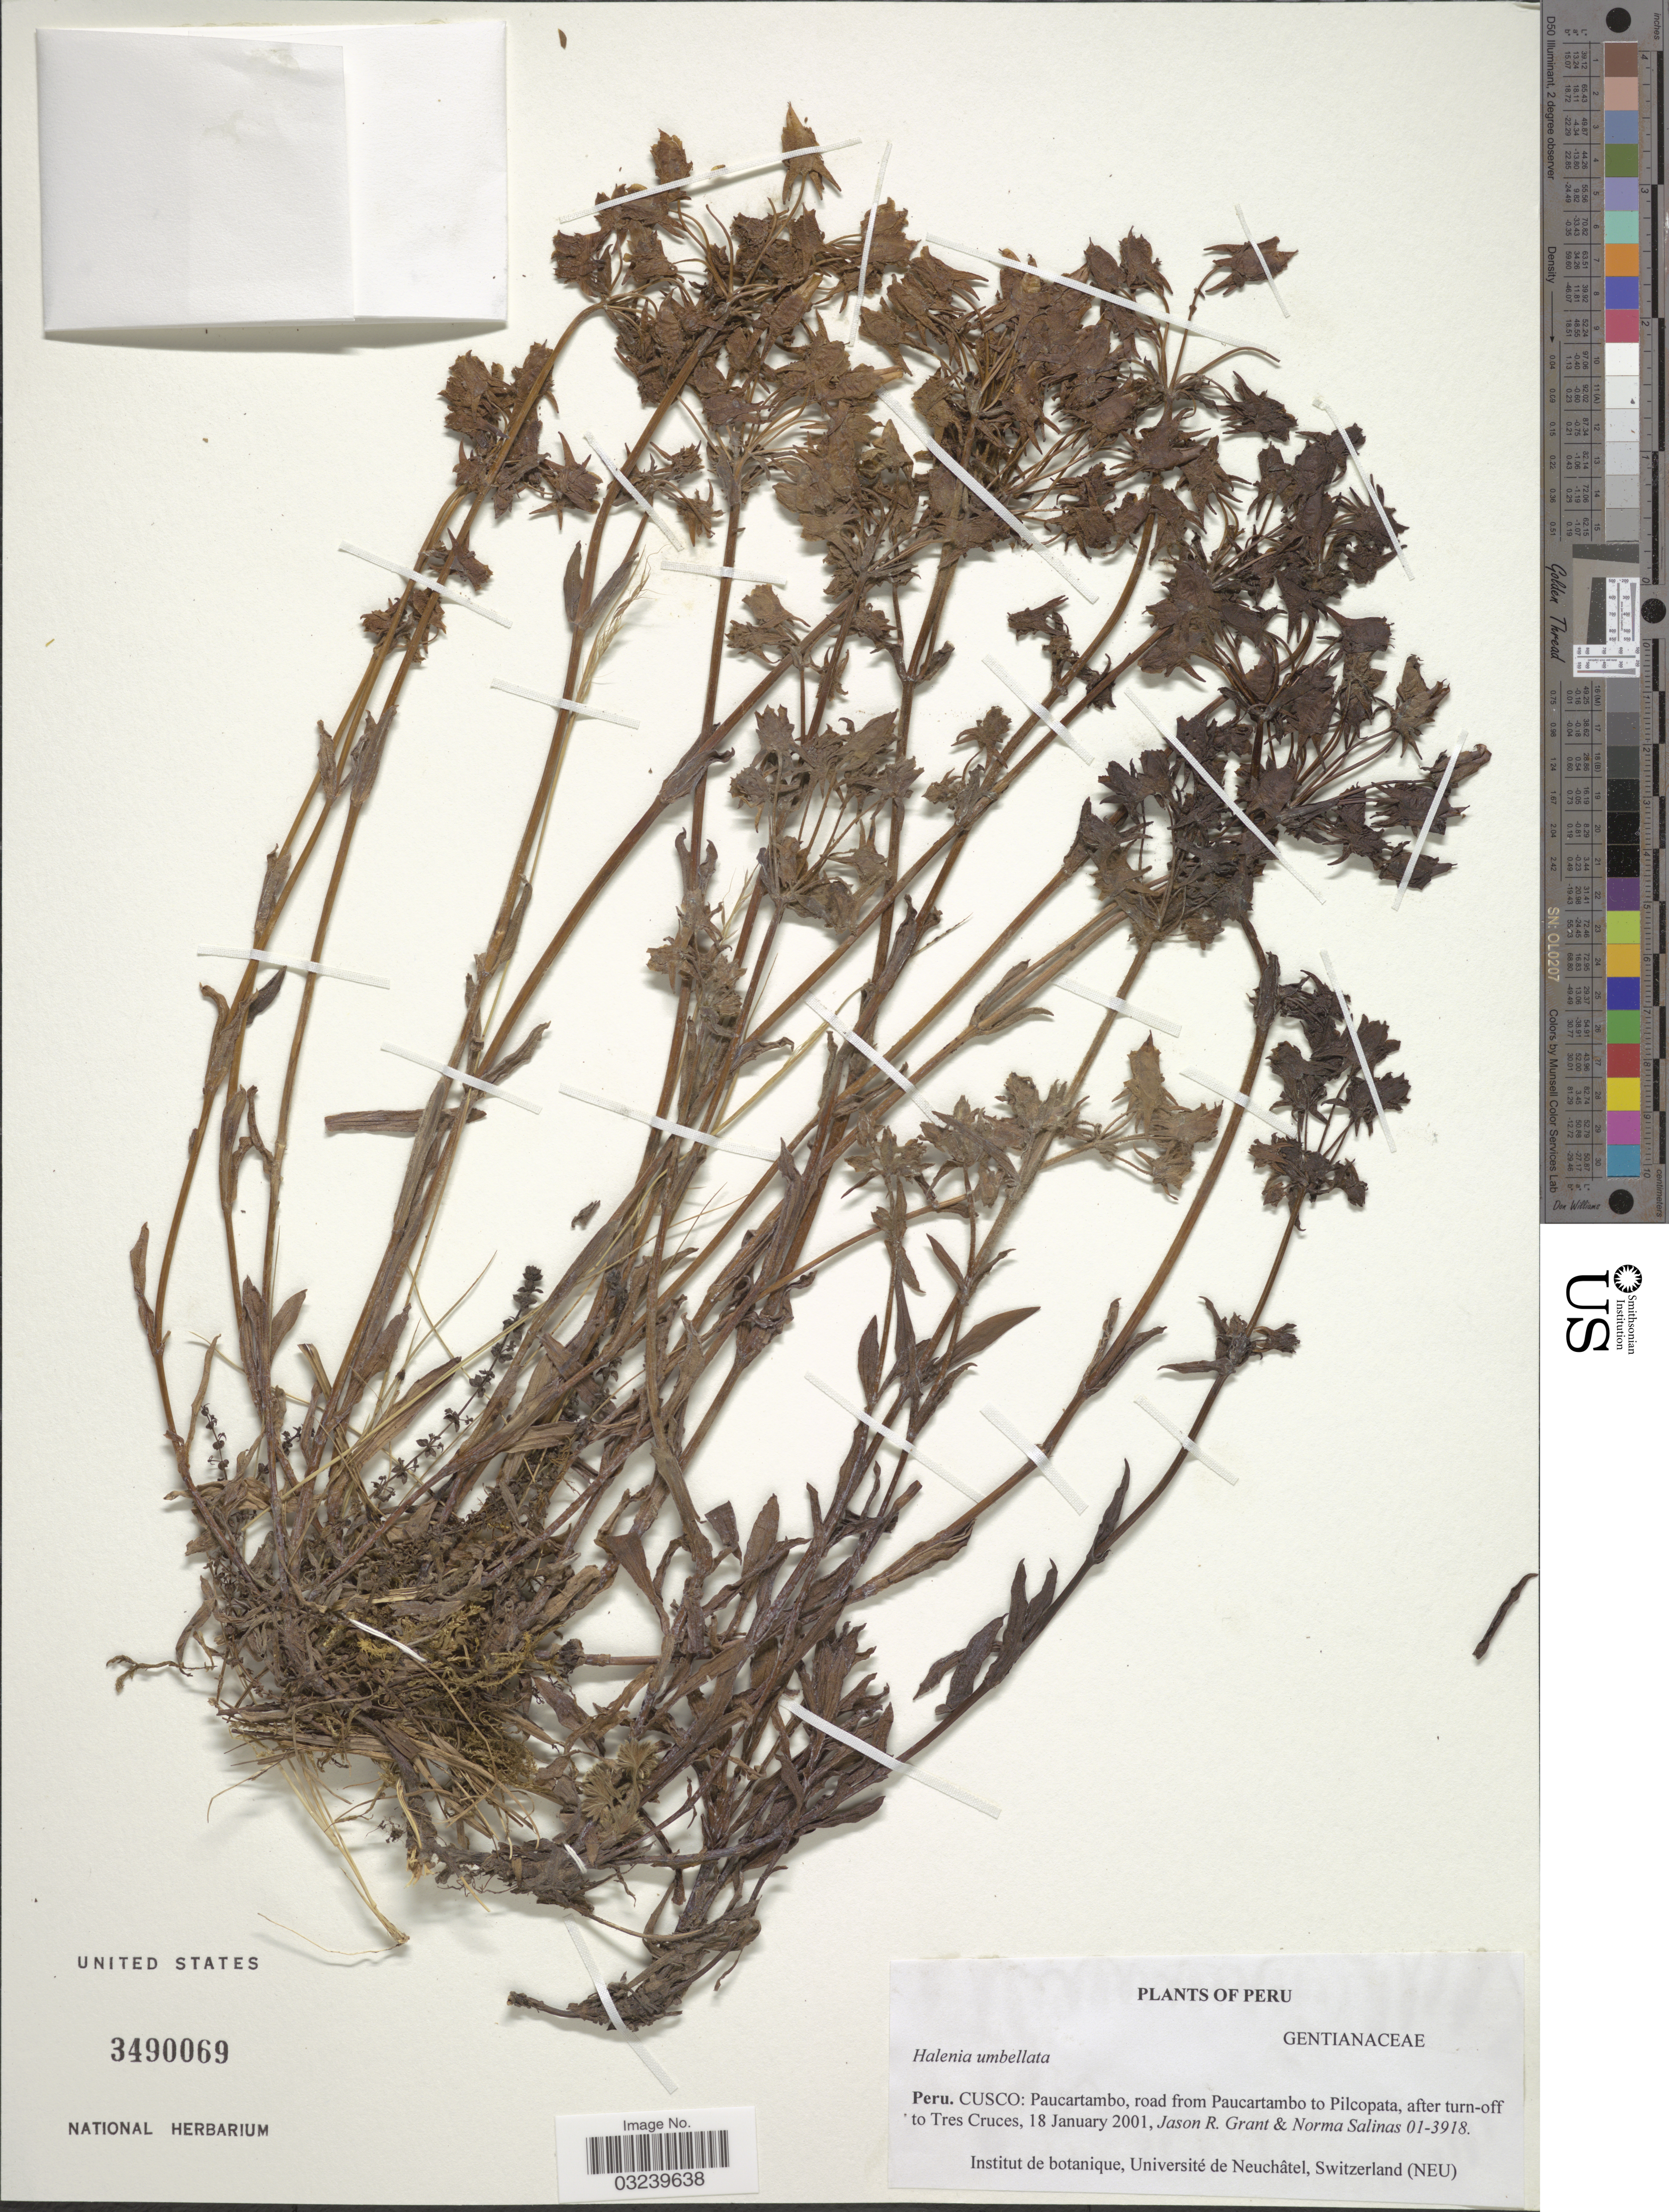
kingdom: Plantae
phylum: Tracheophyta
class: Magnoliopsida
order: Gentianales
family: Gentianaceae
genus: Halenia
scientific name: Halenia umbellata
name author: (Ruiz & Pav.) Gilg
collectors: J. Grant & N. Salinas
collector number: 01-3918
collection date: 2001-01-18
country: Peru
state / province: Cusco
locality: Cusco: Paucartambo, road from Paucartambo to Pilcopata, after turn-off to Tres Cruces.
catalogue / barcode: US 3490069